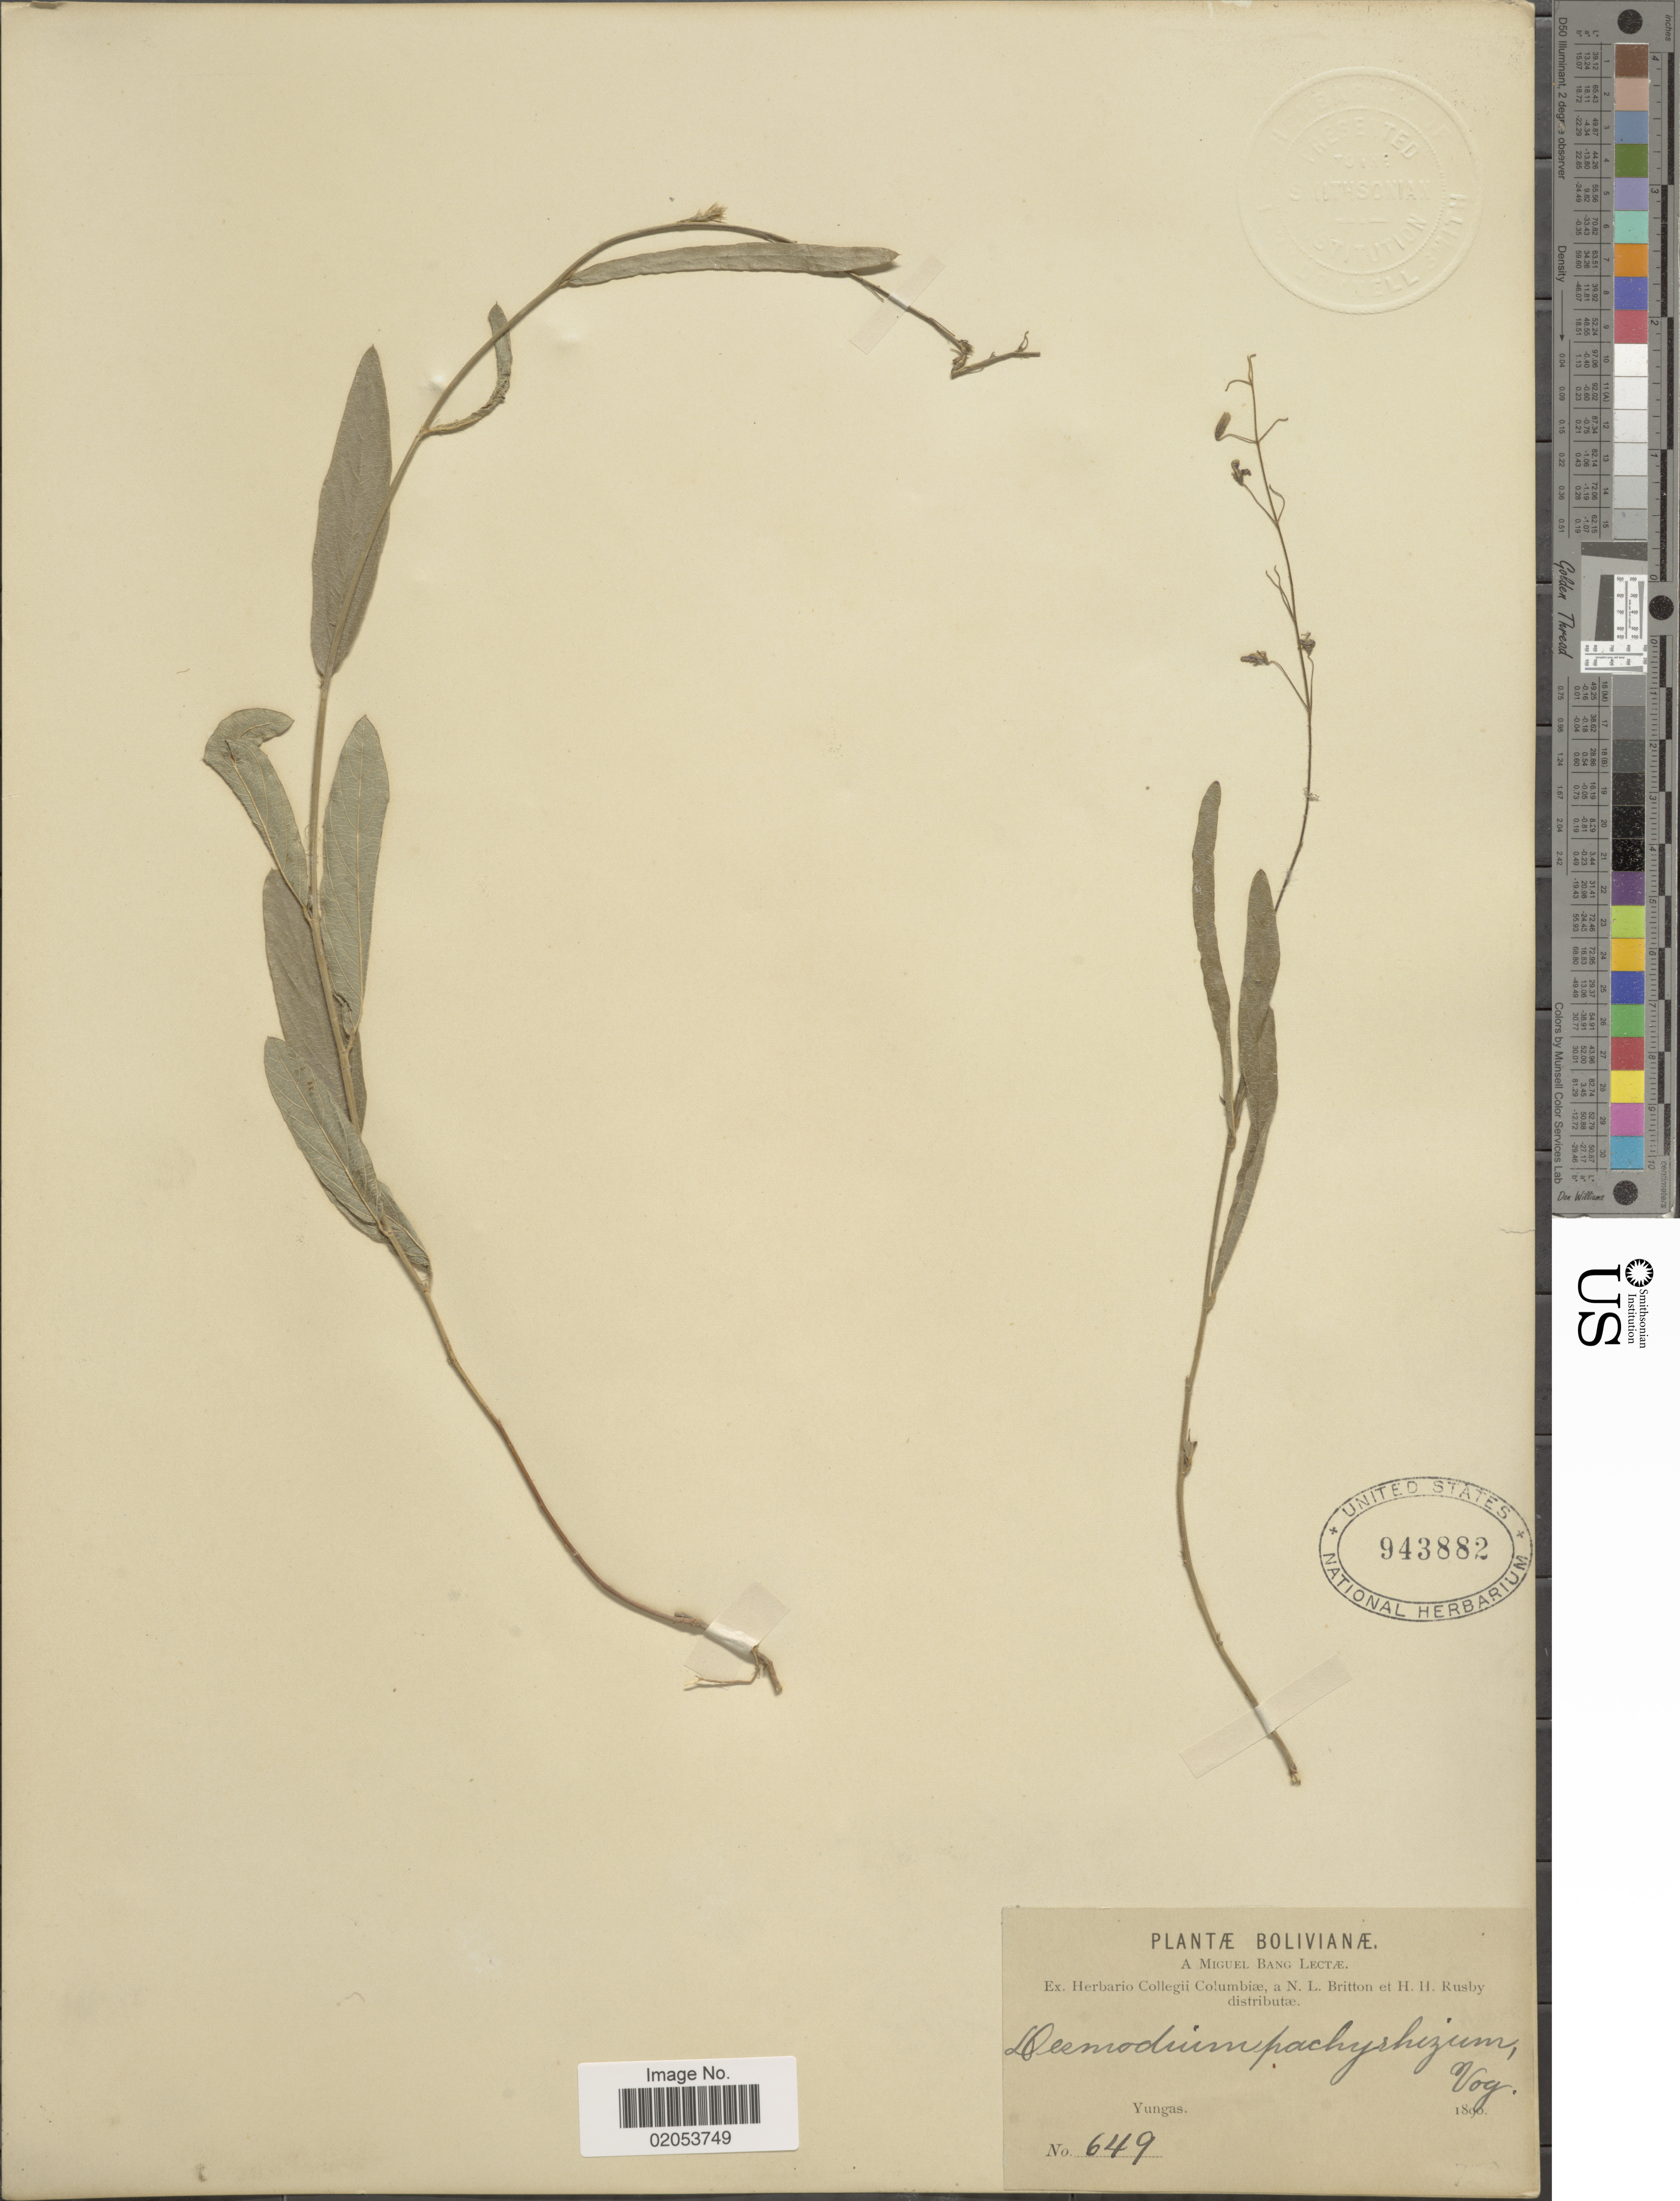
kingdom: Plantae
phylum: Tracheophyta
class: Magnoliopsida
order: Fabales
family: Fabaceae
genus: Desmodium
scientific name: Desmodium pachyrrhizum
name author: Vogel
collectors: M. Bang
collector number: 649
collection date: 1890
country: Bolivia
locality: Yungas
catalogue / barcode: US 943882